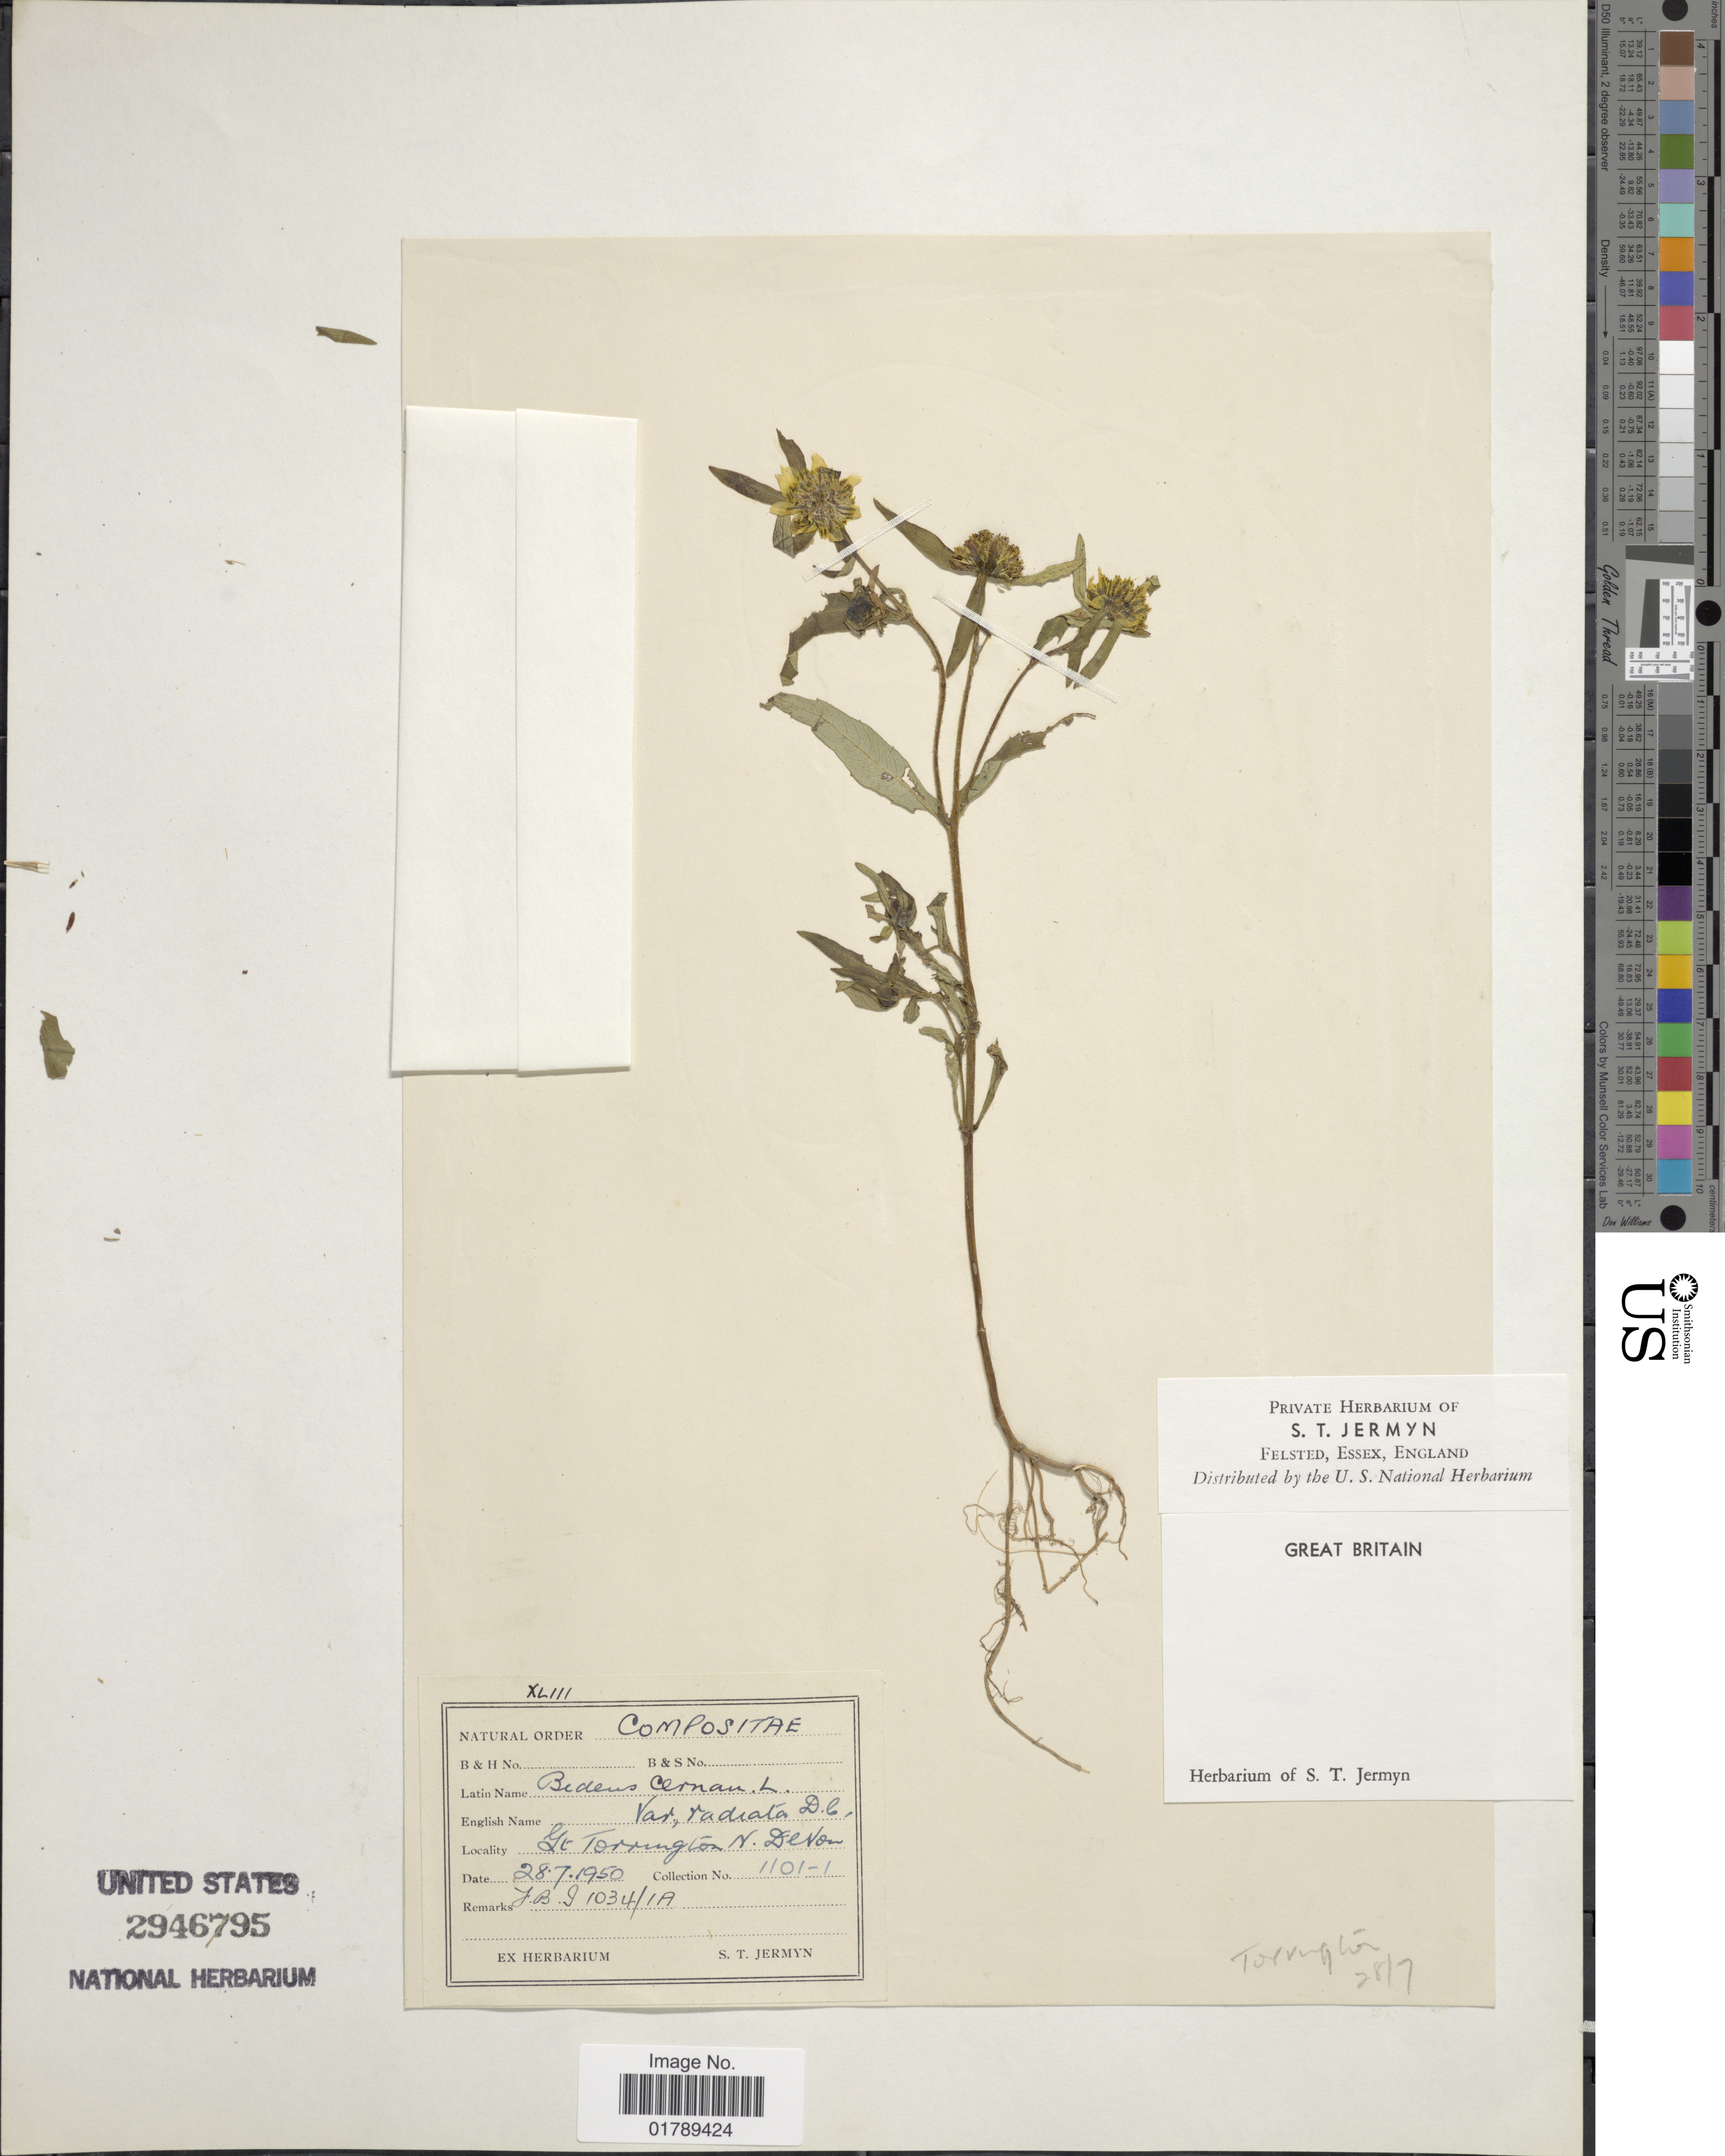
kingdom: Plantae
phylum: Tracheophyta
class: Magnoliopsida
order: Asterales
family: Asteraceae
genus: Bidens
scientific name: Bidens cernua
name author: L.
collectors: S. Jermyn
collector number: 1101-1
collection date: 1950-07-28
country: United Kingdom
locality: Great Britain. Gt. Torrington N. Devon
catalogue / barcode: US 2946795